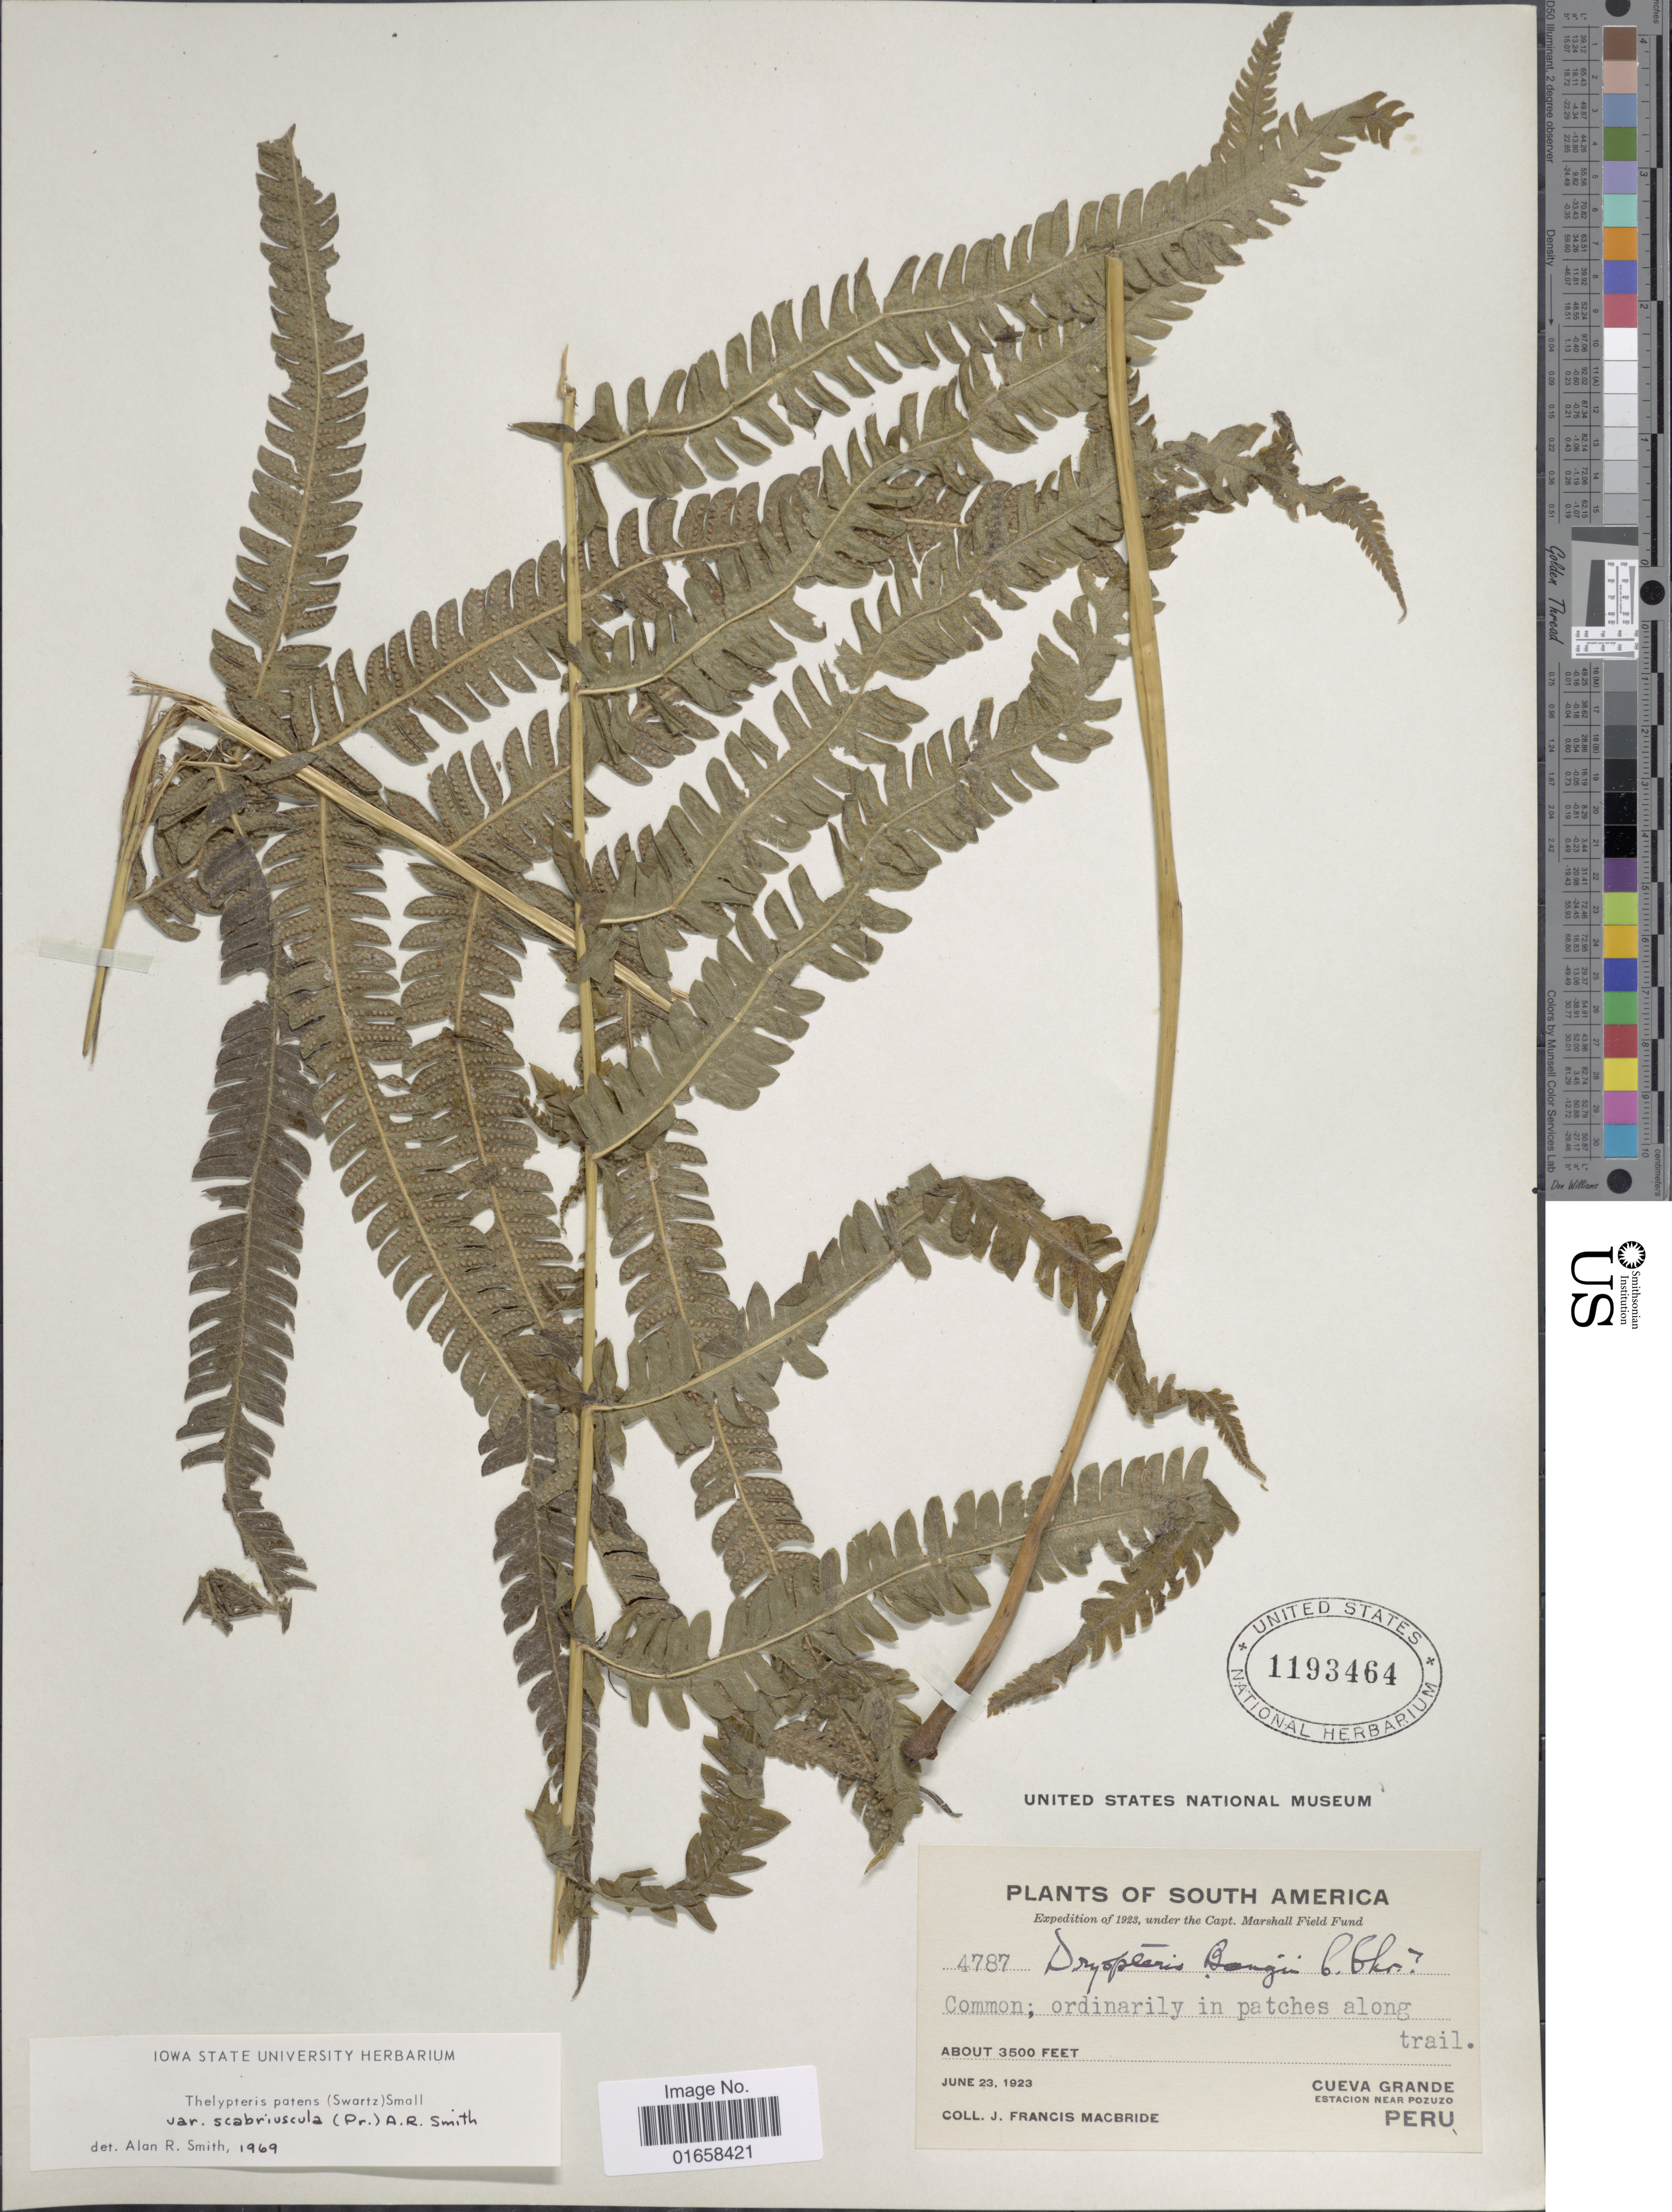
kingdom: Plantae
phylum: Tracheophyta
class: Polypodiopsida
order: Polypodiales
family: Thelypteridaceae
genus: Christella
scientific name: Christella patens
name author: (Sw.) Holttum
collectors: J. F. Macbride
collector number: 4787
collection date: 1923-06-23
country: Peru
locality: South America. Cueva Grande. Estacion Near Pozuzo.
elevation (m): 1067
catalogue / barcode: US 1193464